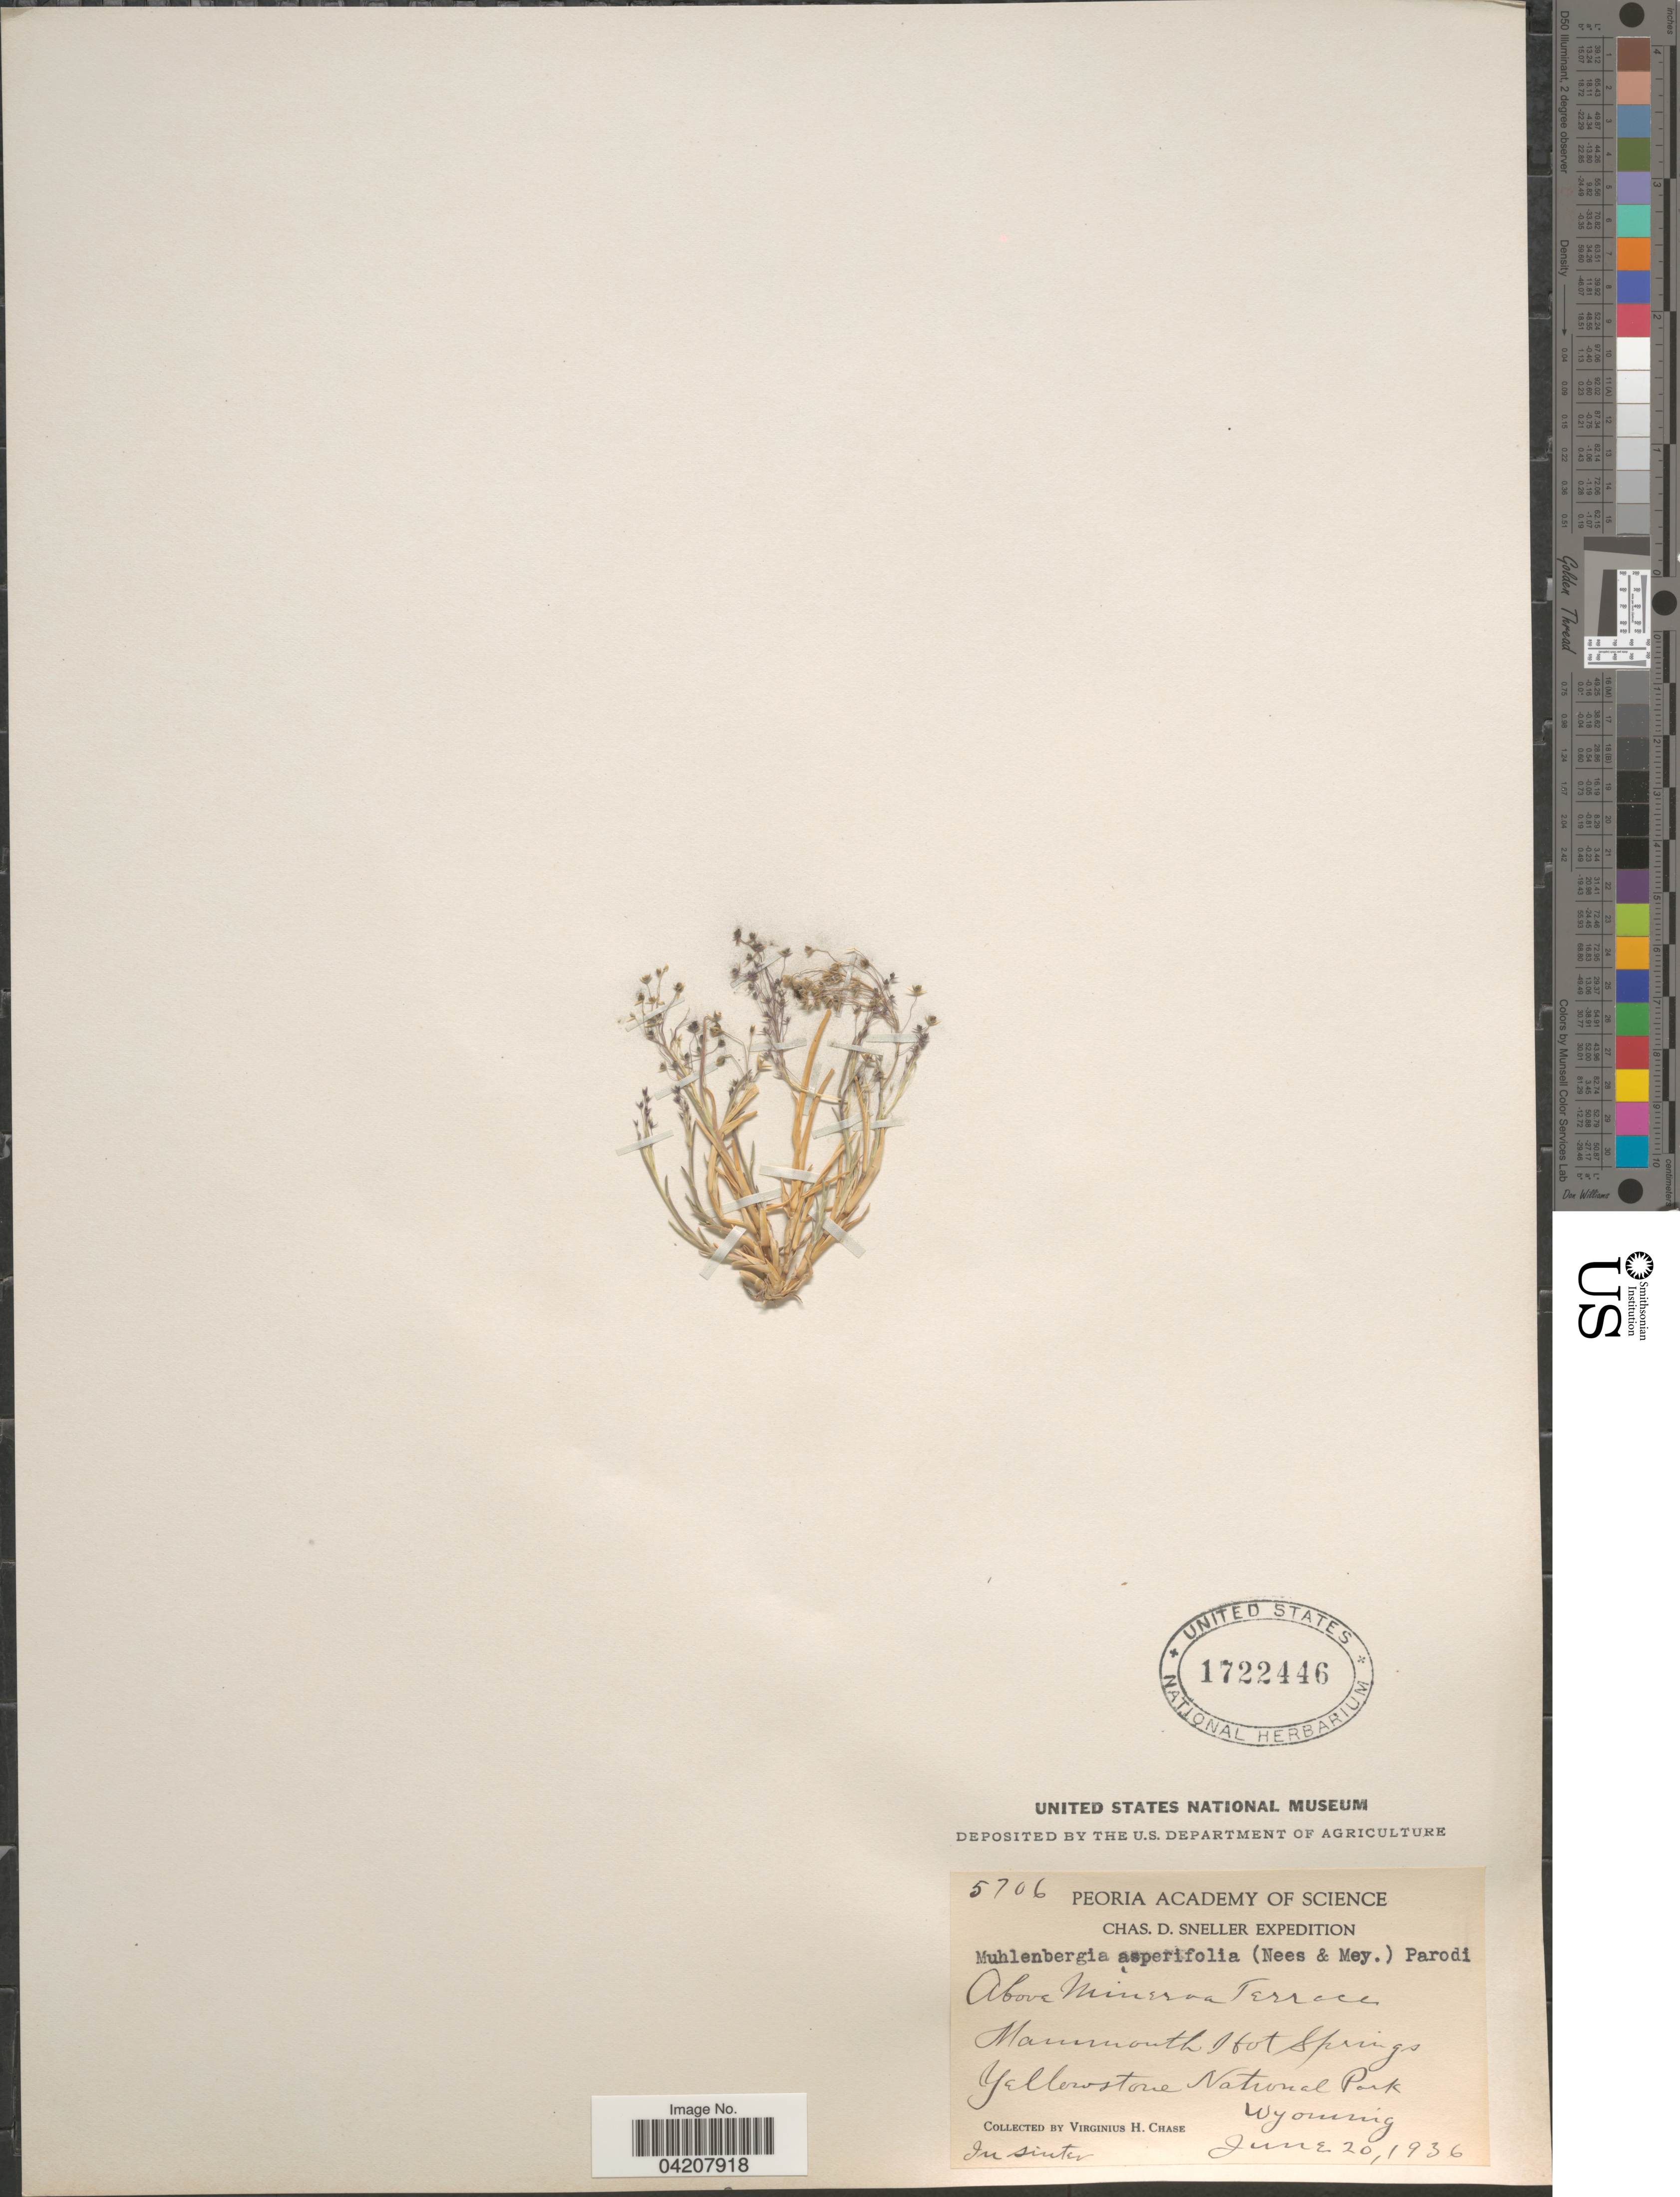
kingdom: Plantae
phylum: Tracheophyta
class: Liliopsida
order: Poales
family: Poaceae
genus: Muhlenbergia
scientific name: Muhlenbergia asperifolia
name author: (Nees & Meyen ex Trin.) Parodi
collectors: V. H. Chase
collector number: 5706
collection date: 1936-06-20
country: United States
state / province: Wyoming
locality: Chas. D. Sneller Expedition. Mammouth Hot Springs. Yellowstone National Park.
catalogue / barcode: US 1722446